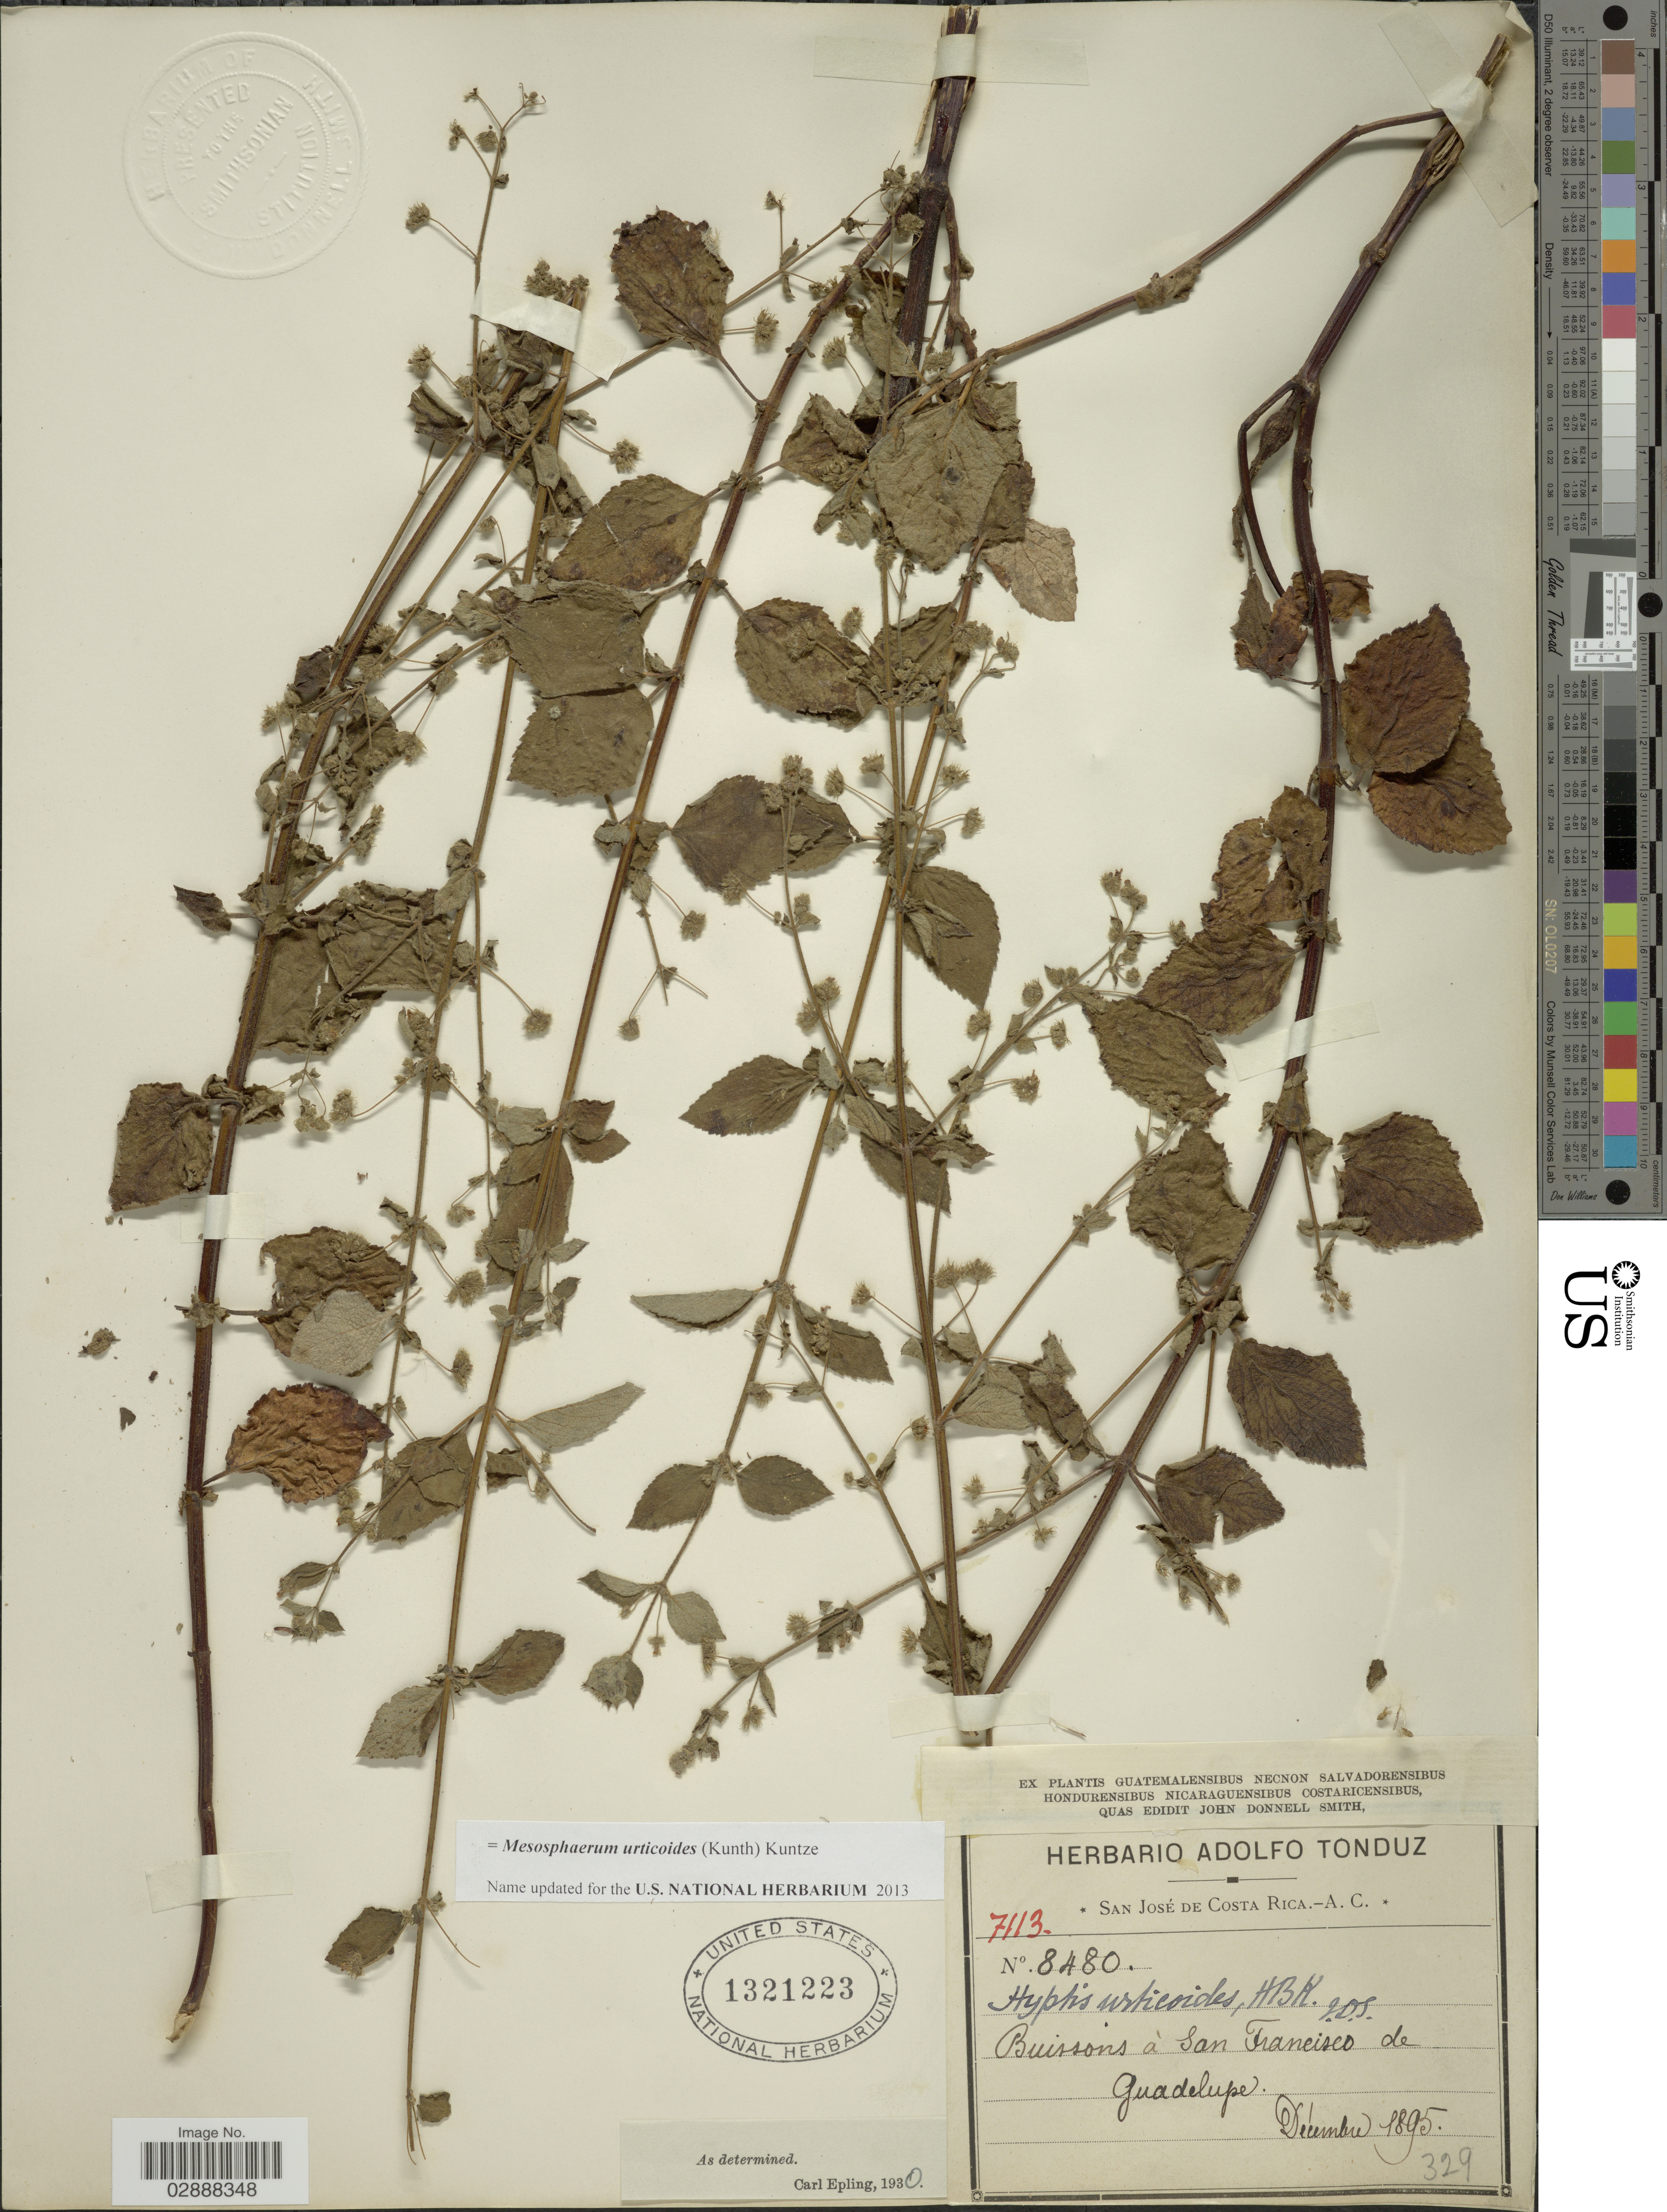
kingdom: Plantae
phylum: Tracheophyta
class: Magnoliopsida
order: Lamiales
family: Lamiaceae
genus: Mesosphaerum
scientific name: Mesosphaerum urticoides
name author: (Kunth) Kuntze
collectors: ex Herb. Adolfo Tonduz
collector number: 7113/8480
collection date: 1895-12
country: Costa Rica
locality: Buissons à San Francisco de Guadelupe.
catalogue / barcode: US 1321223